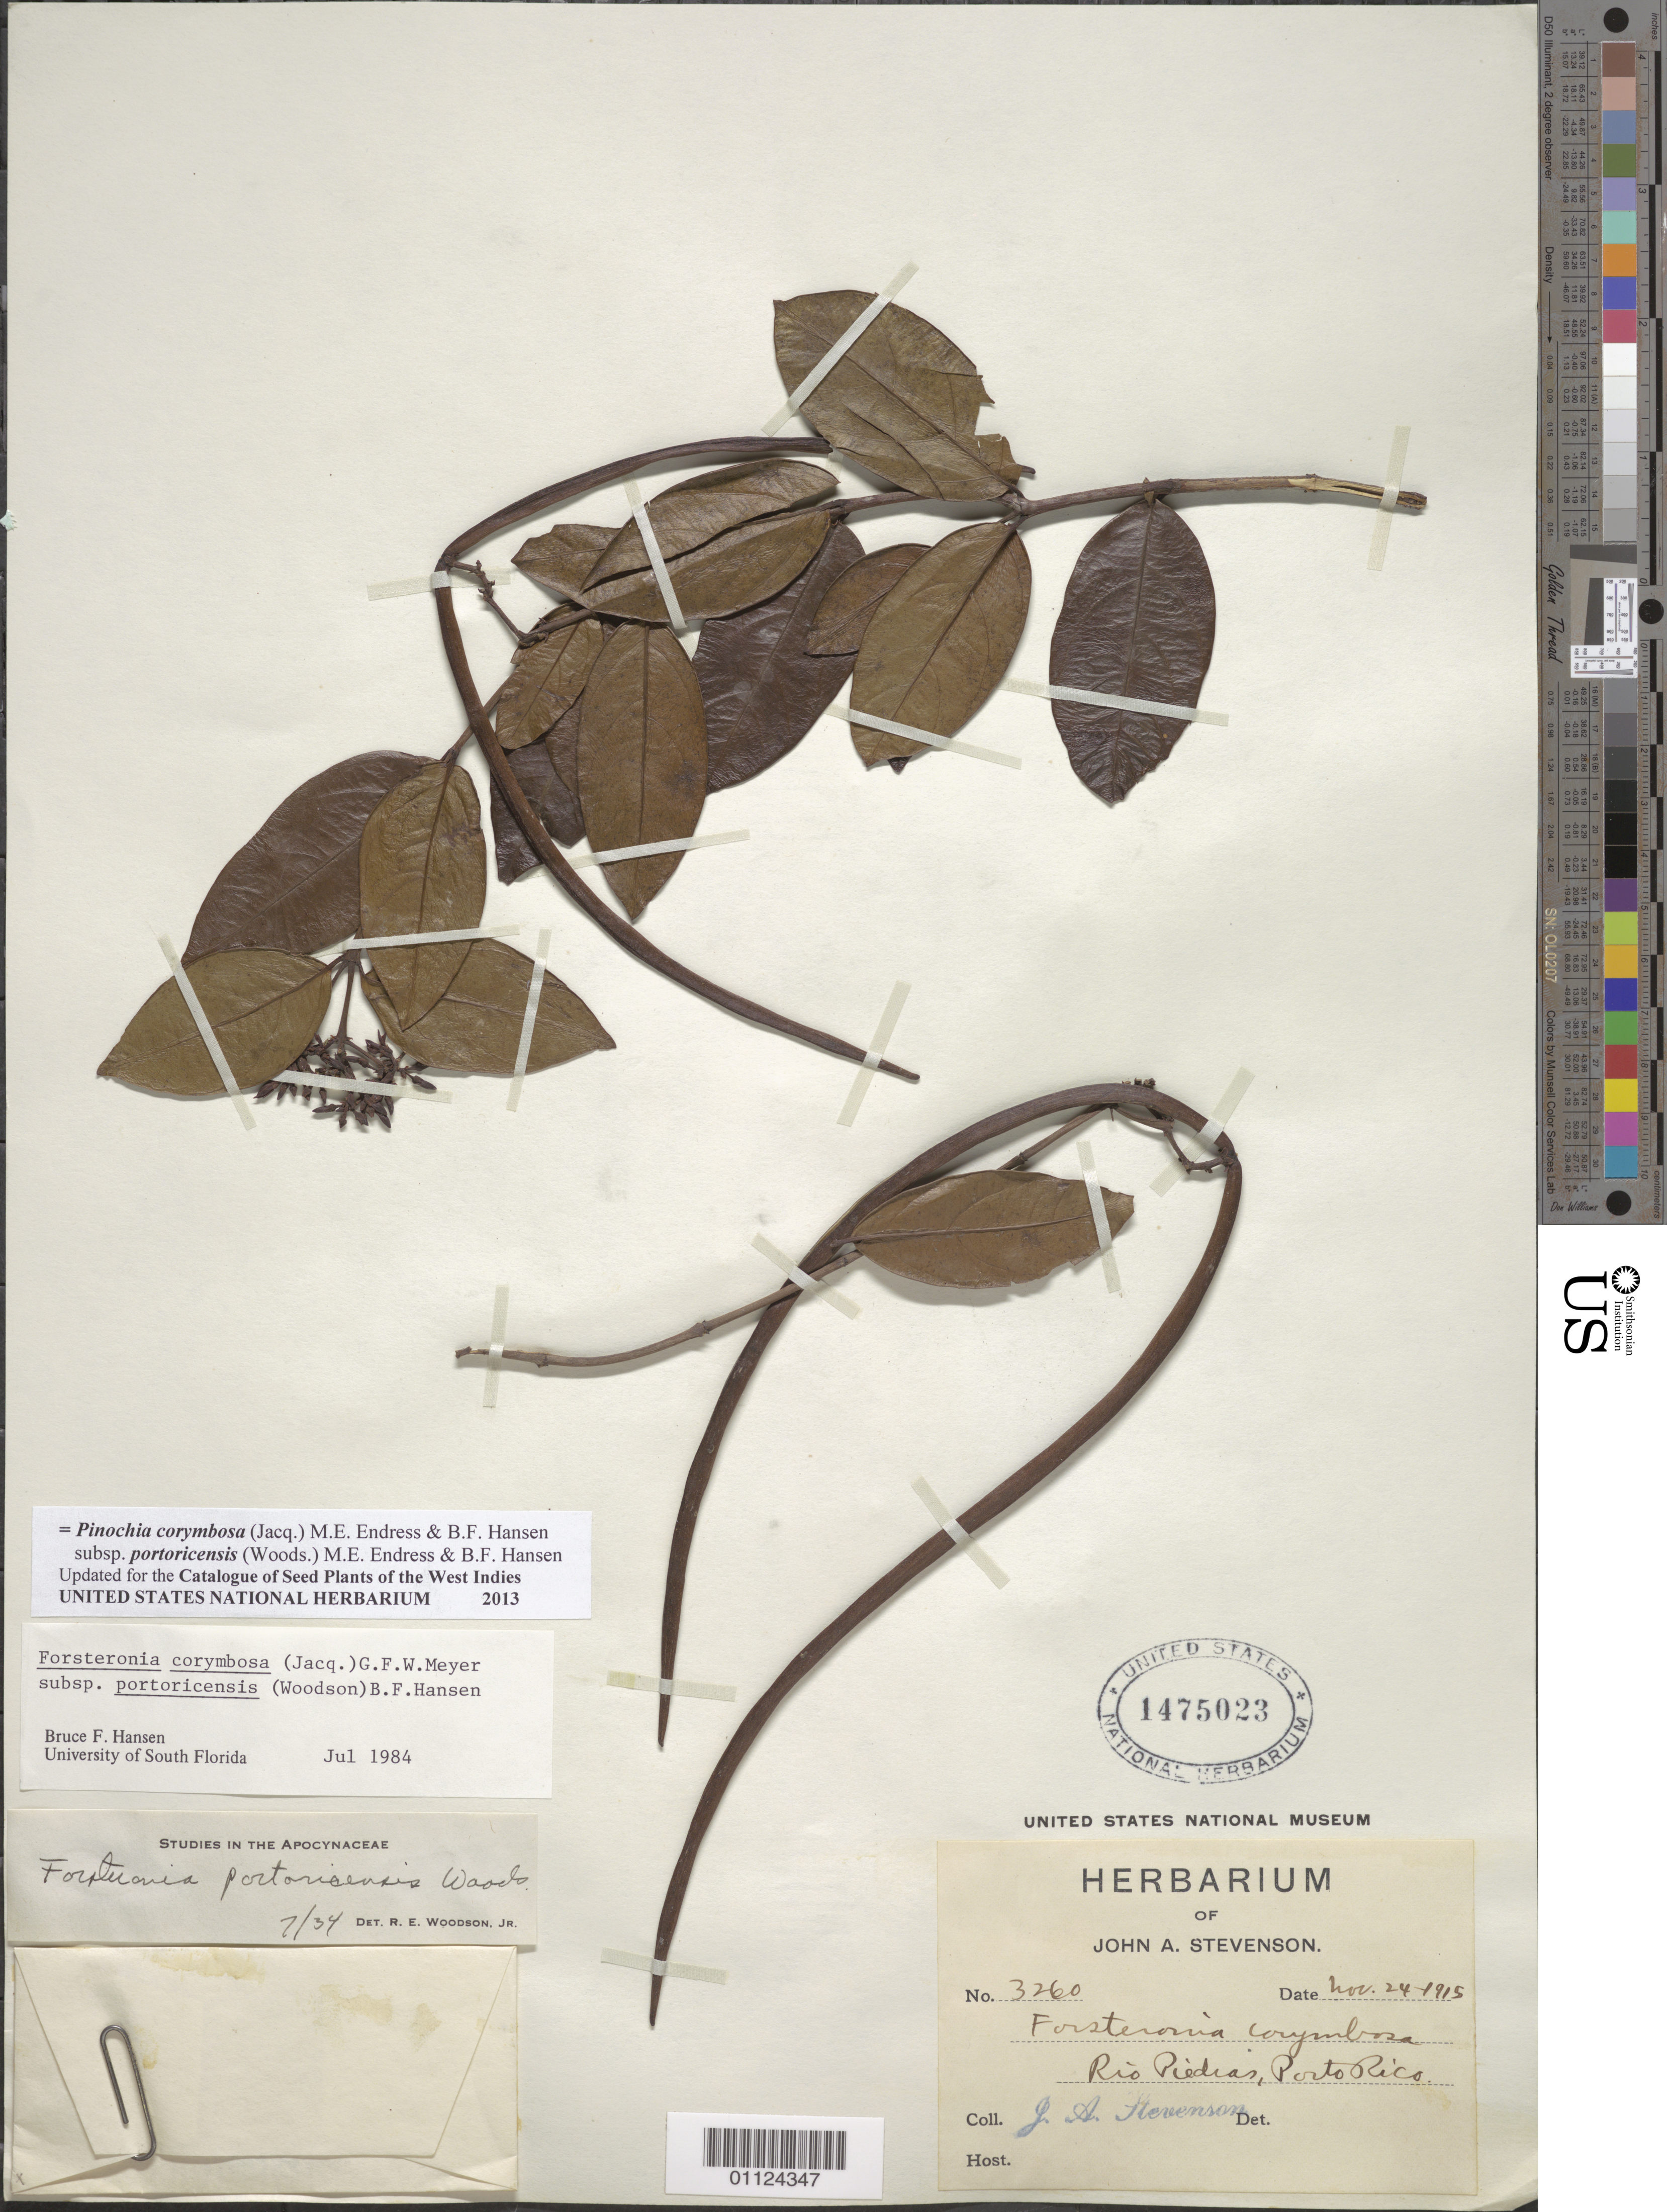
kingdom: Plantae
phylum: Tracheophyta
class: Magnoliopsida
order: Gentianales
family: Apocynaceae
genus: Pinochia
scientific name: Pinochia corymbosa subsp. portoricensis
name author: (Woodson) M.E. Endress & B.F. Hansen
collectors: J. Stevenson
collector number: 3260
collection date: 1915-11-24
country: Puerto Rico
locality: Rio Piedras.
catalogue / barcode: US 1475023